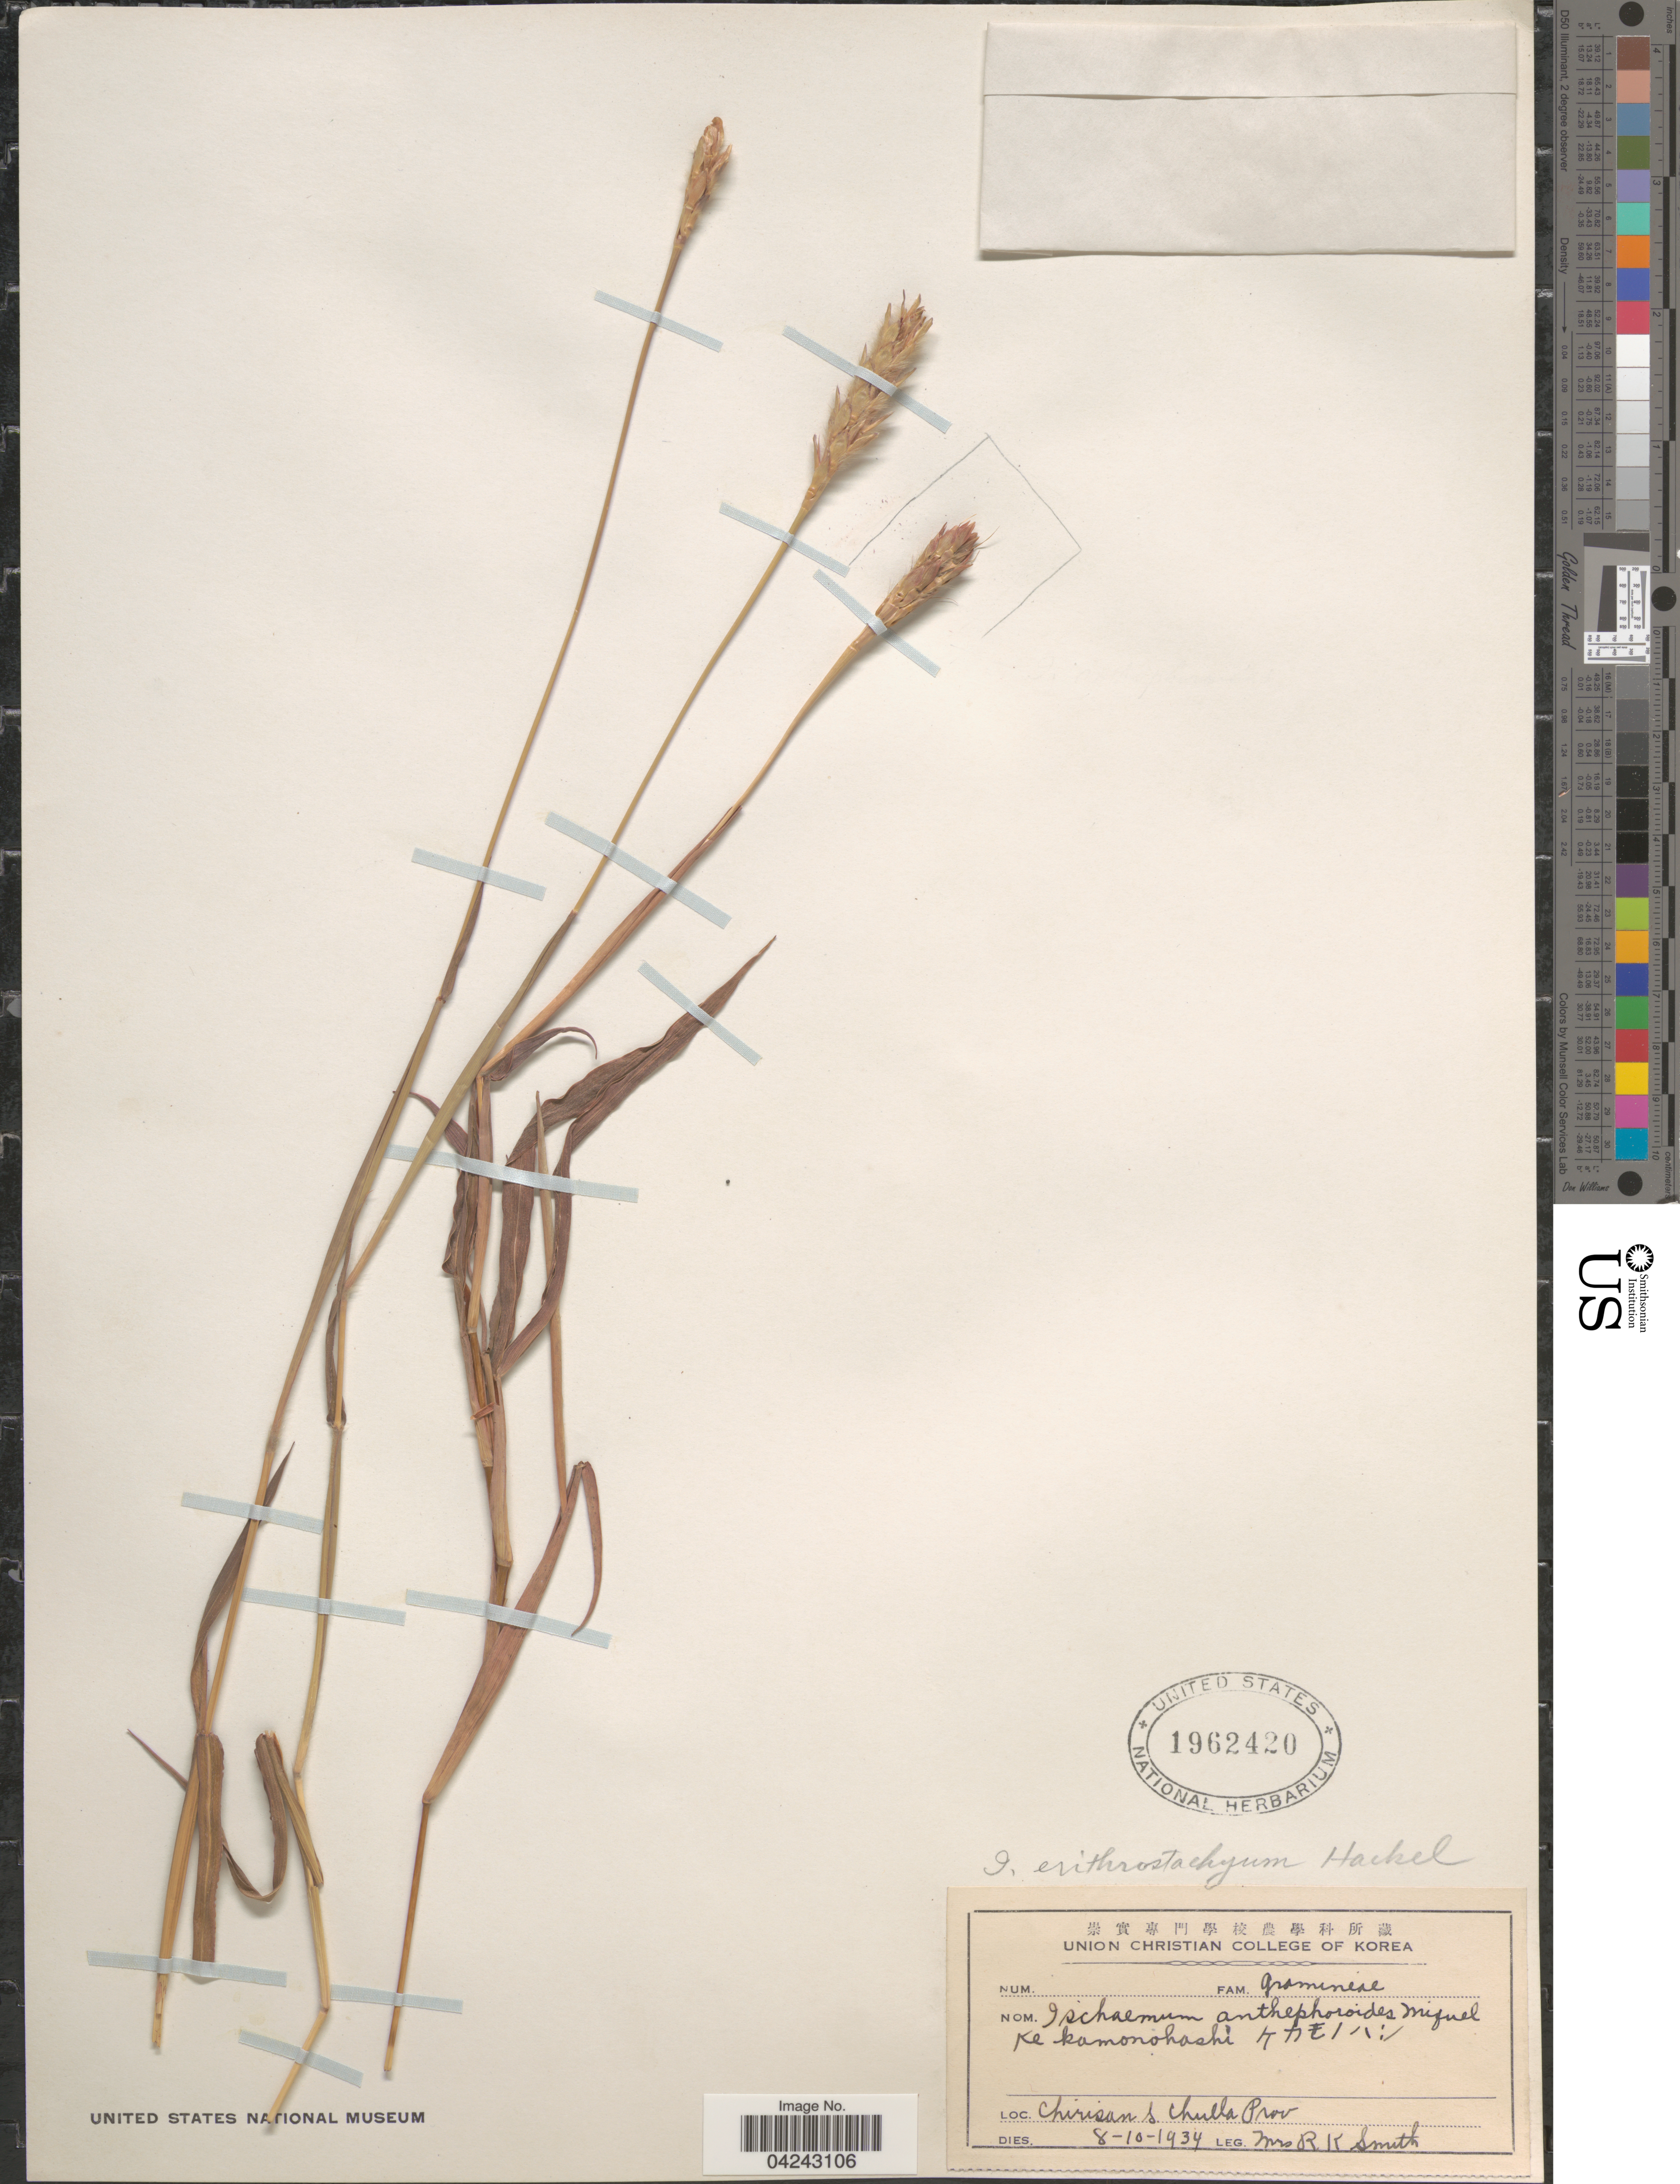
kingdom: Plantae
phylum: Tracheophyta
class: Liliopsida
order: Poales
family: Poaceae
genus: Ischaemum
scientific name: Ischaemum anthephoroides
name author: (Steud.) Miq.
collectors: Mrs. R. K. Smith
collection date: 1934-10-08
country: South Korea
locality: Chirisan & Chulla Prov.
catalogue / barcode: US 1962420